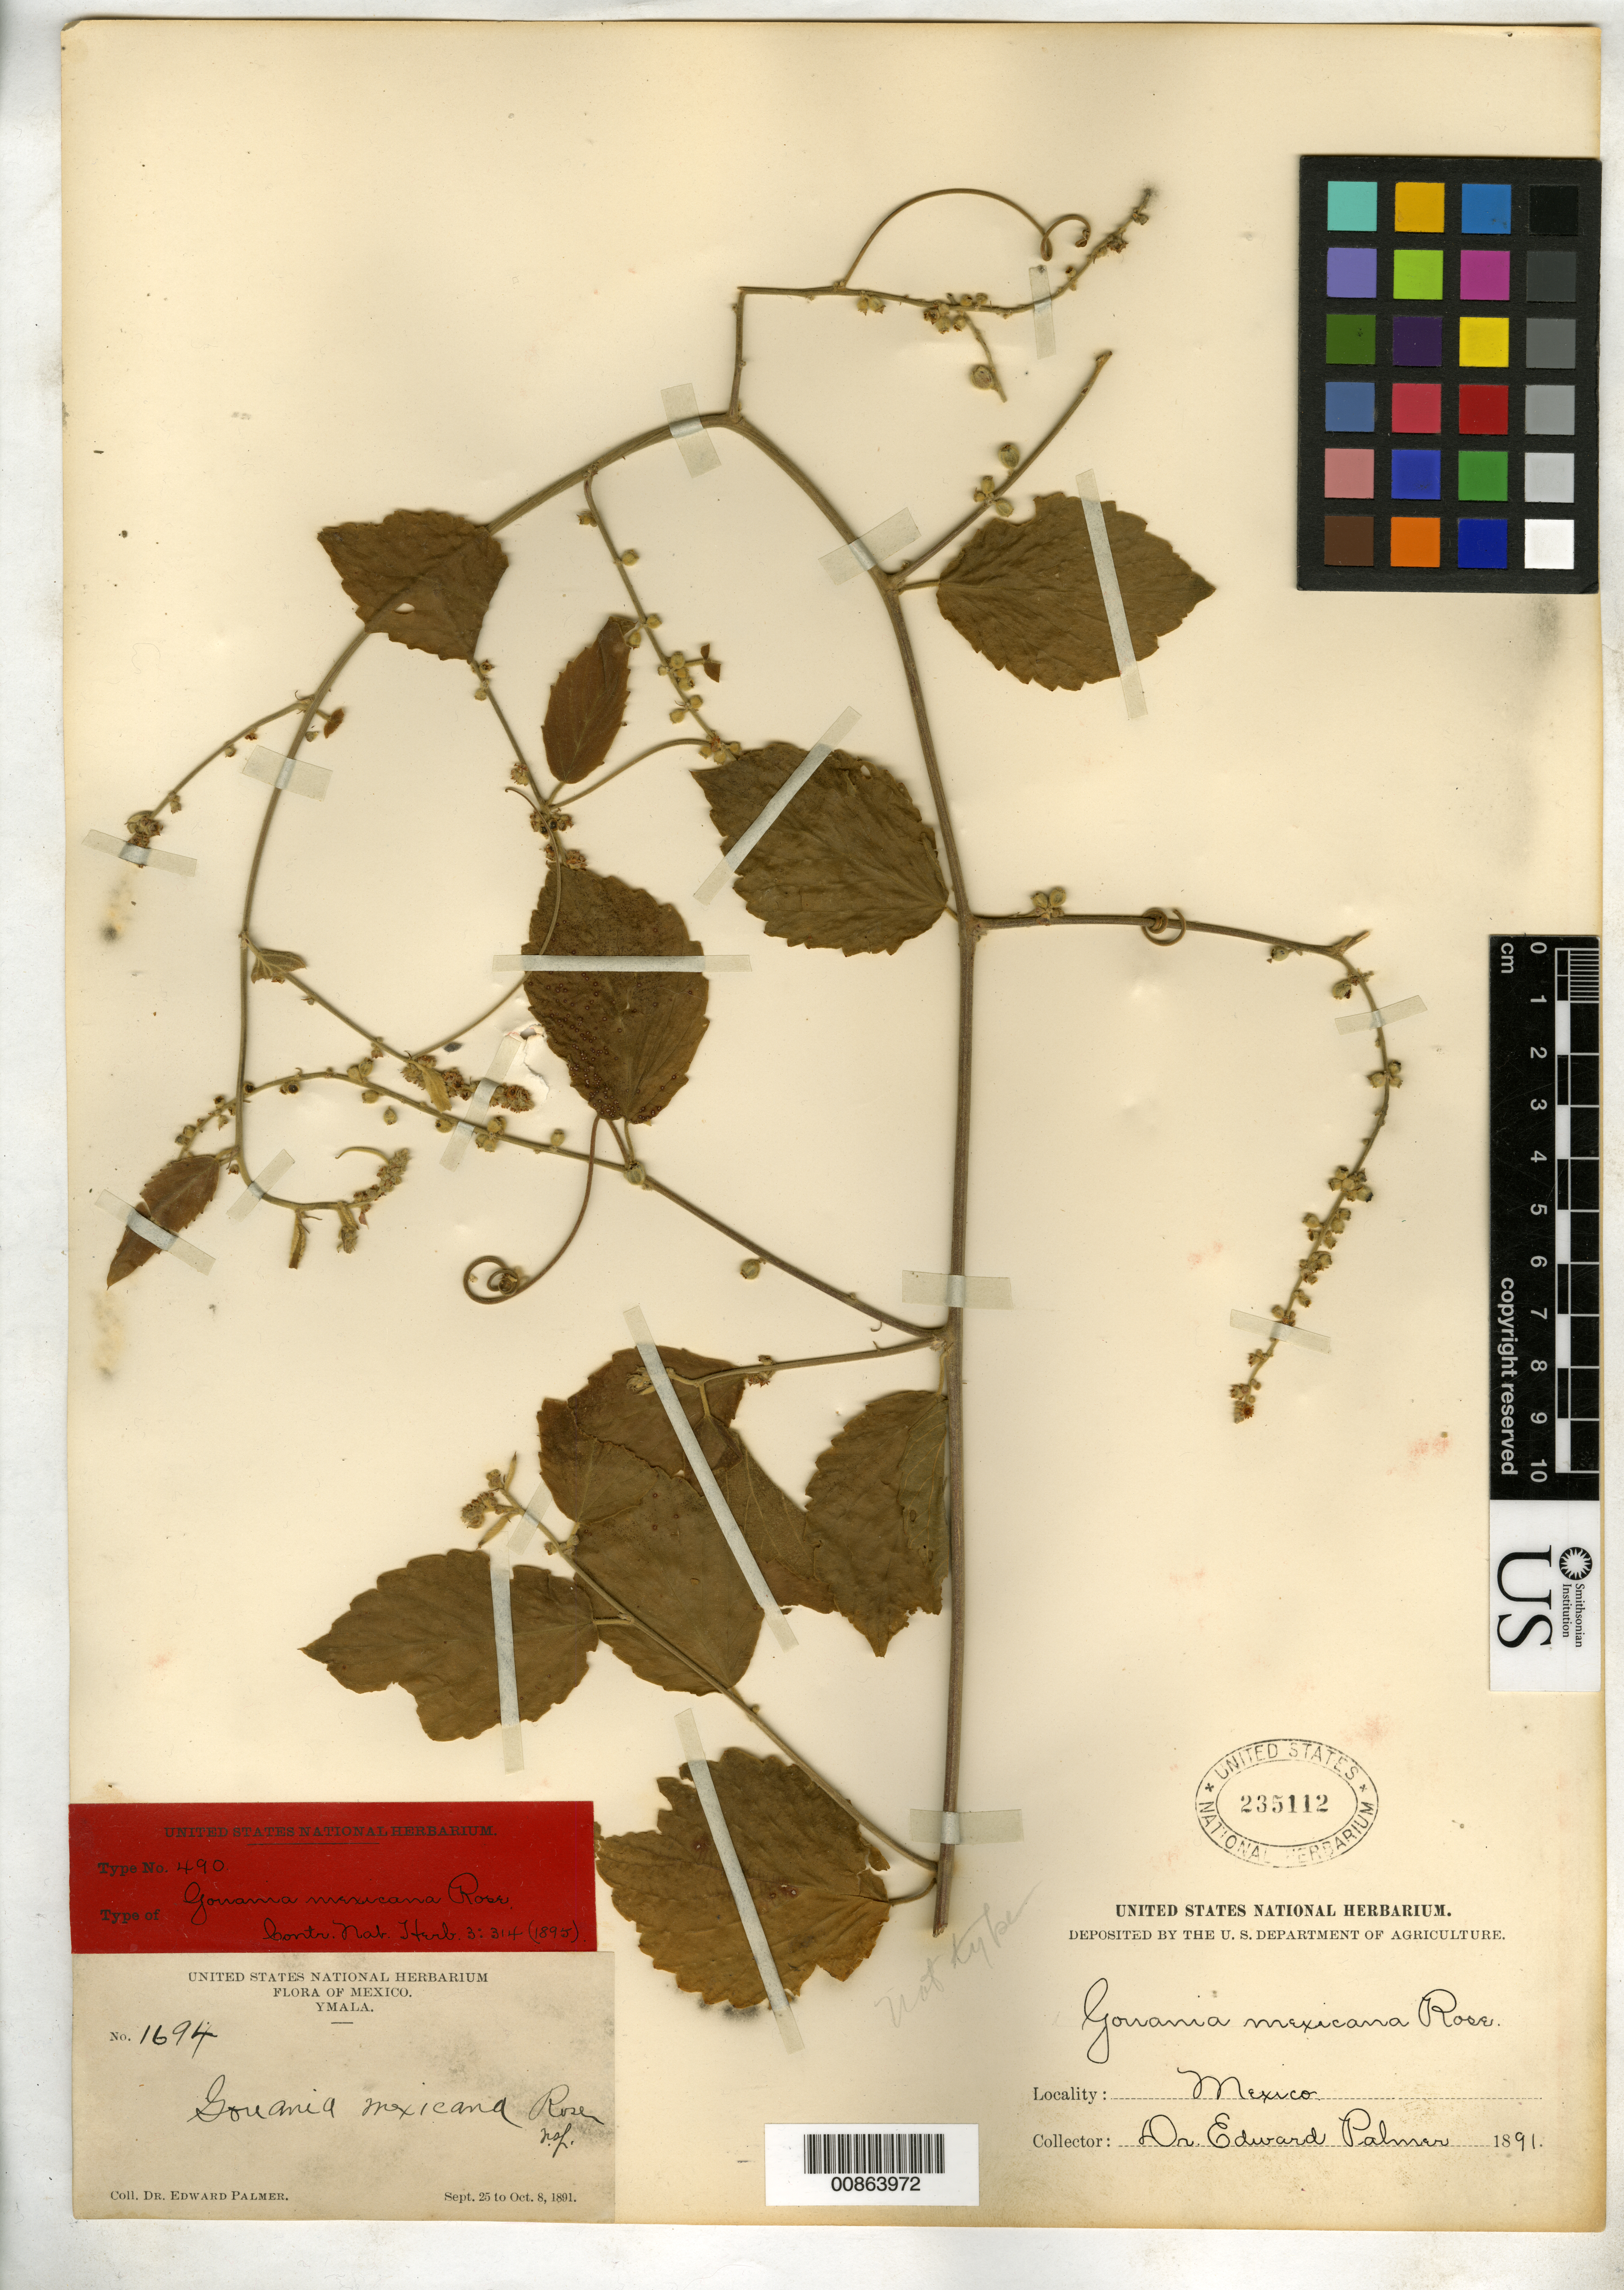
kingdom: Plantae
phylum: Tracheophyta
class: Magnoliopsida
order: Rosales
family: Rhamnaceae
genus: Gouania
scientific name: Gouania mexicana Rose, nom. illeg.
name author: Rose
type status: Syntype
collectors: E. Palmer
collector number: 1694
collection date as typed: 25 Sep 1891 to 08 Oct 1891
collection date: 1891-09-25/1891-10-08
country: Mexico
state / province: Sinaloa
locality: Ymala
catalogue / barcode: US 235112